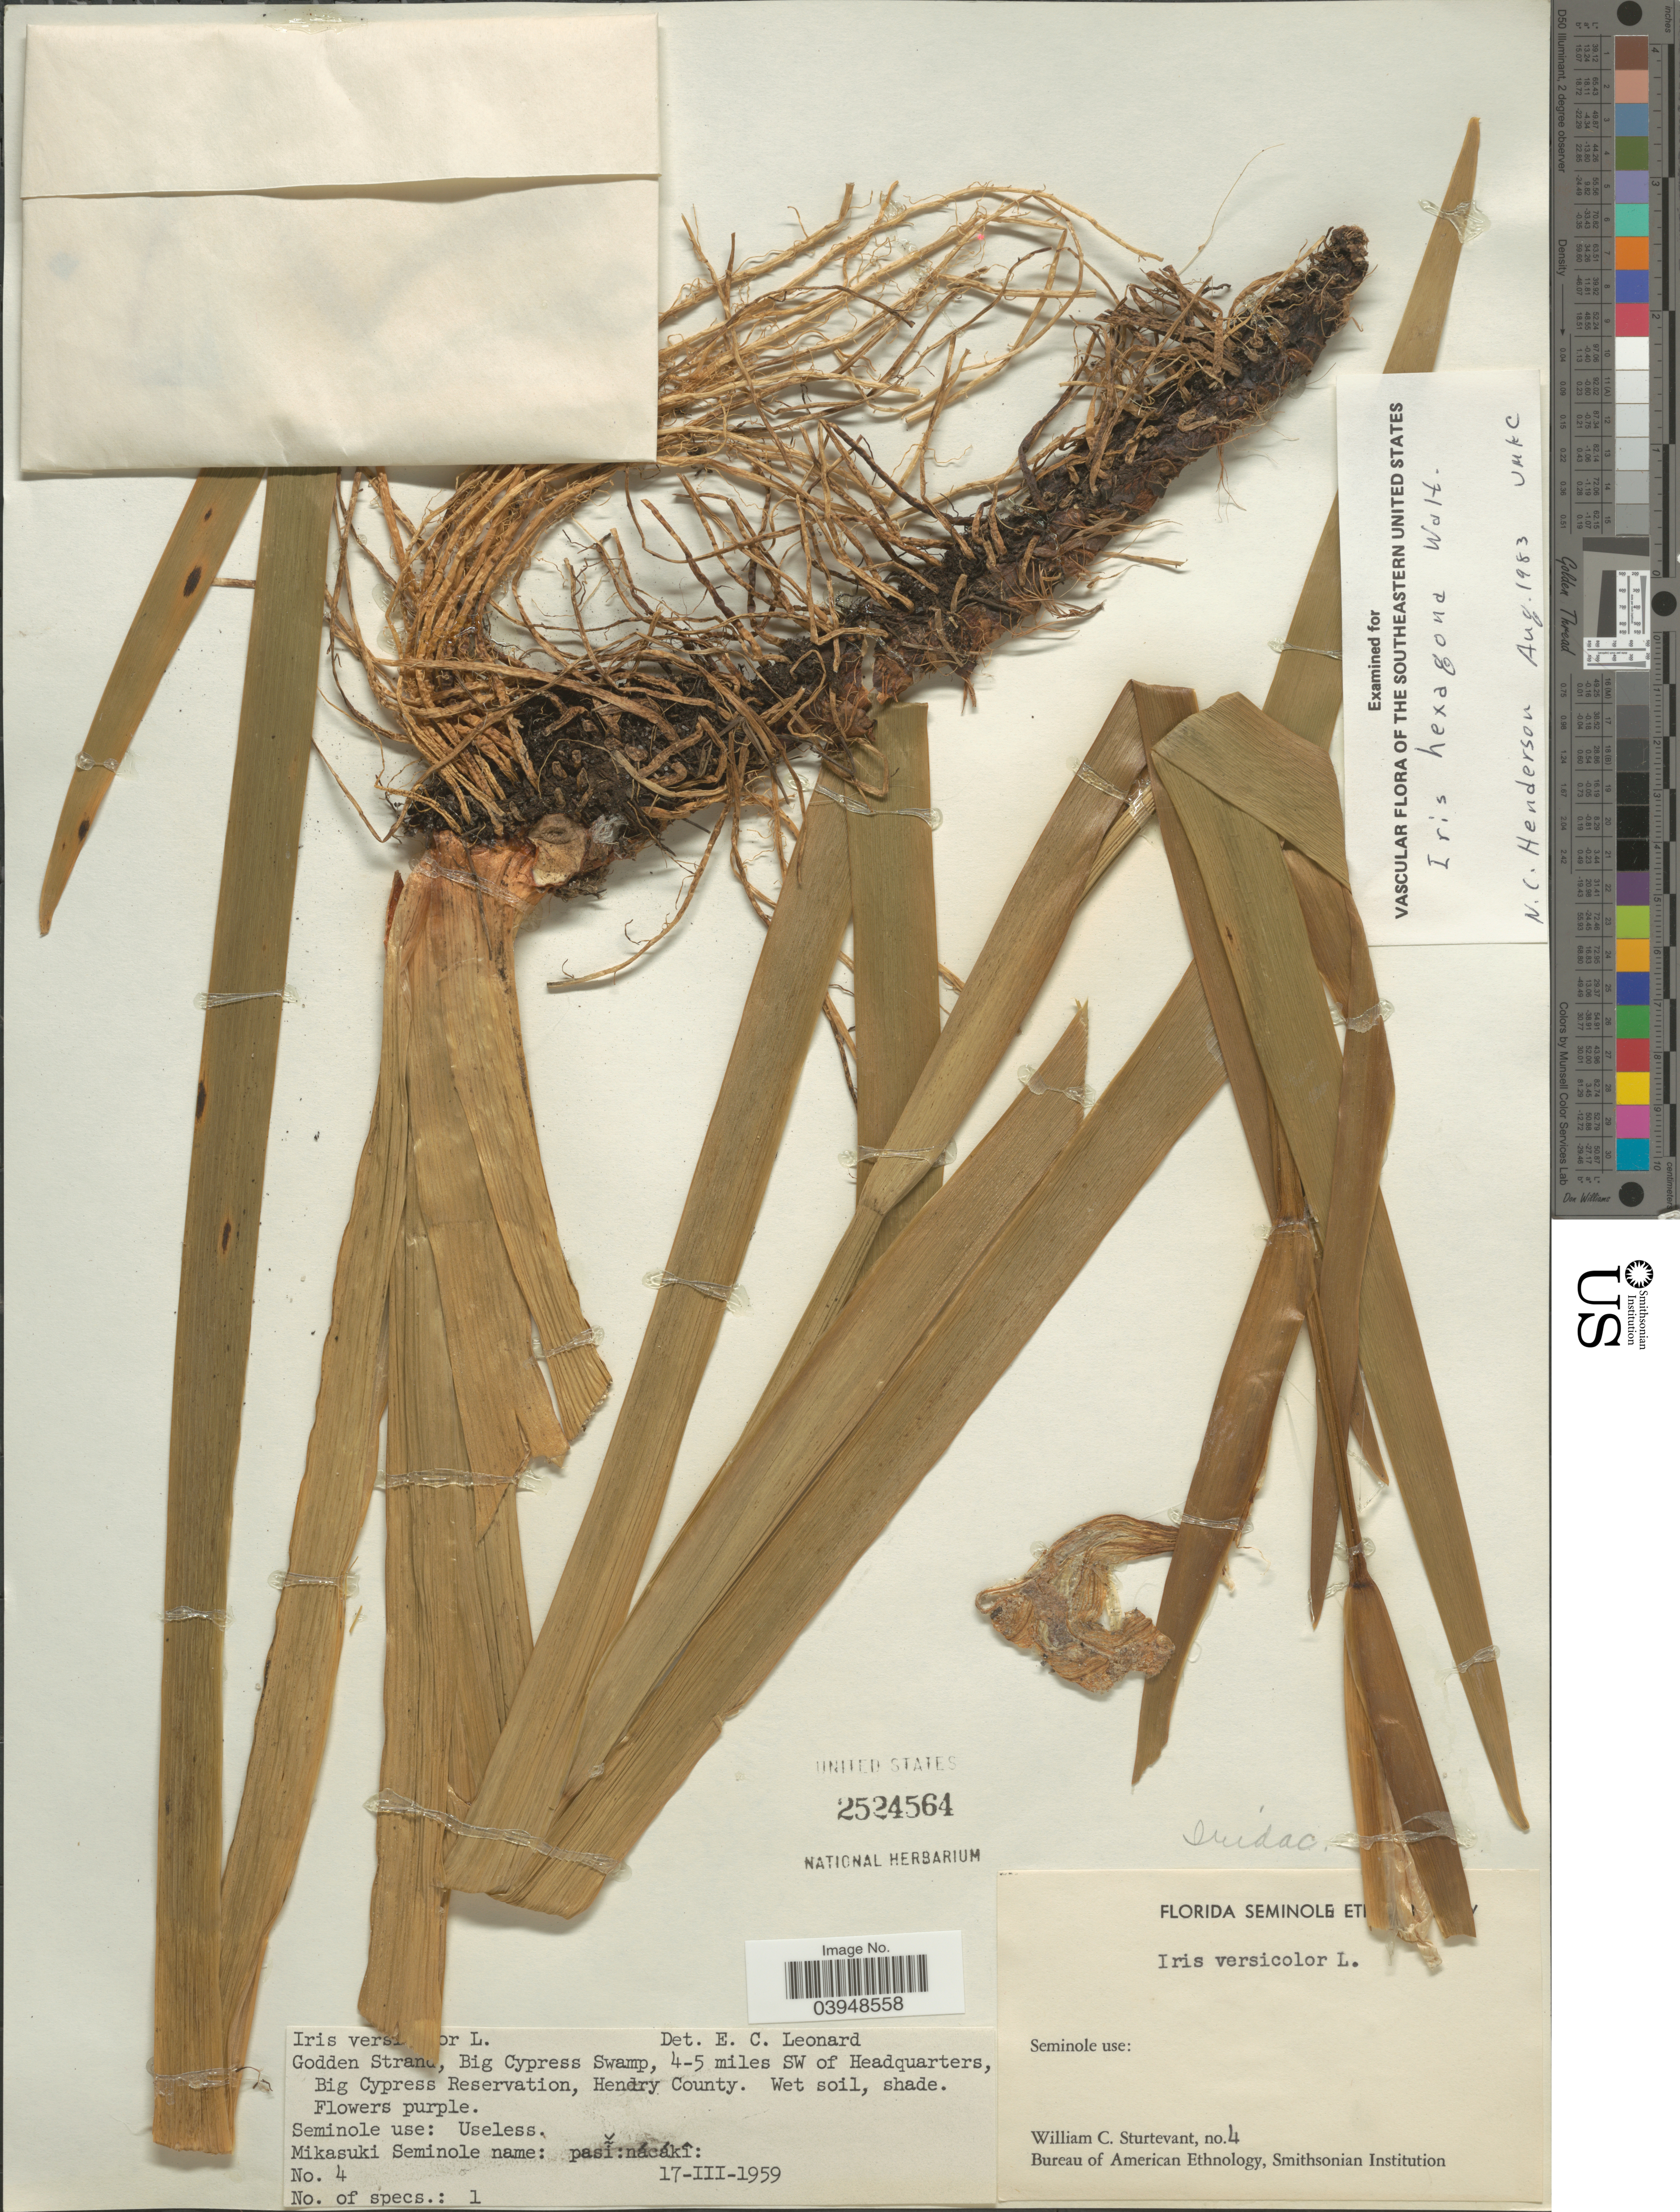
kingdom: Plantae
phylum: Tracheophyta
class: Liliopsida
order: Asparagales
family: Iridaceae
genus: Iris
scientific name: Iris hexagona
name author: Walter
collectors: W. Sturtevant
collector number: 4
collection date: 1959-03-17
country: United States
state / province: Florida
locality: Godden Strand, Big Cypress Swamp, 4-5 miles SW of Headquarters, Big Cypress Reservation, Hendry County.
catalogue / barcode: US 2524564